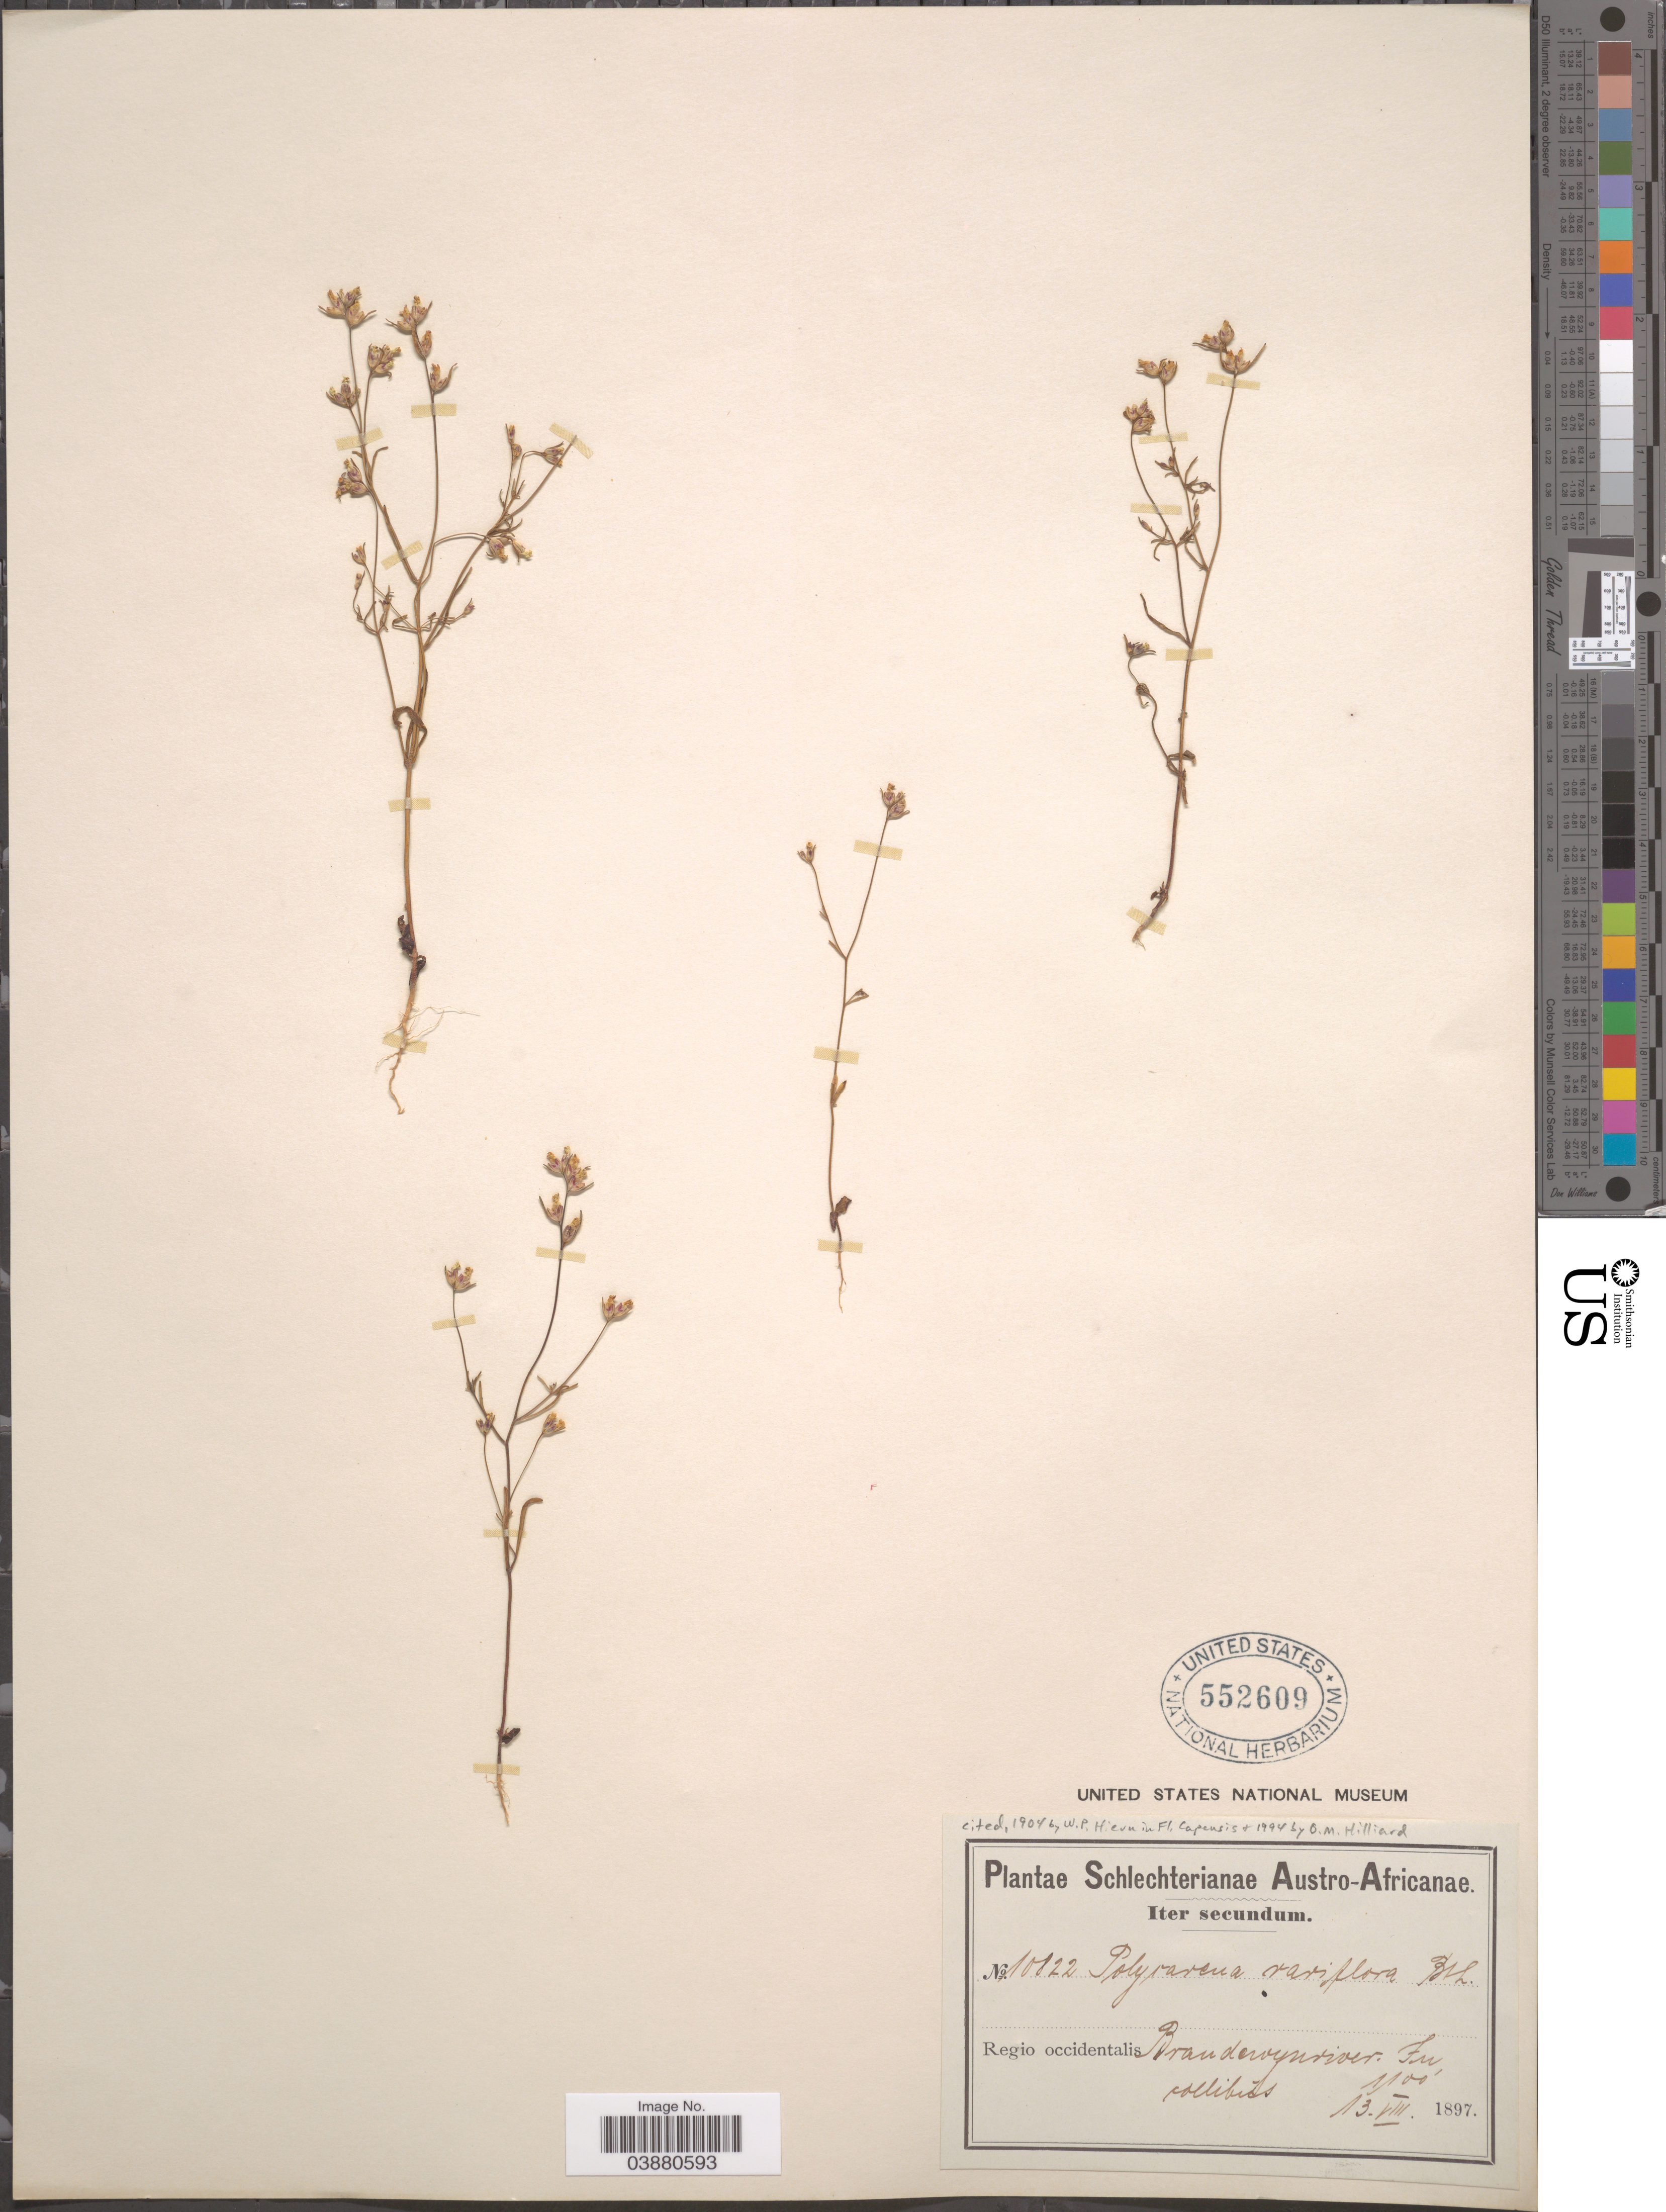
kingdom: Plantae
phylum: Tracheophyta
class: Magnoliopsida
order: Lamiales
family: Scrophulariaceae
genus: Polycarena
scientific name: Polycarena rariflora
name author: Benth.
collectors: Schlechter, --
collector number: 10822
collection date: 1897-08-13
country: South Africa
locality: Austro-Africanae. Regio occidentalis. Brandewynriver. In collibus.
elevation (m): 335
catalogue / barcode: US 552609